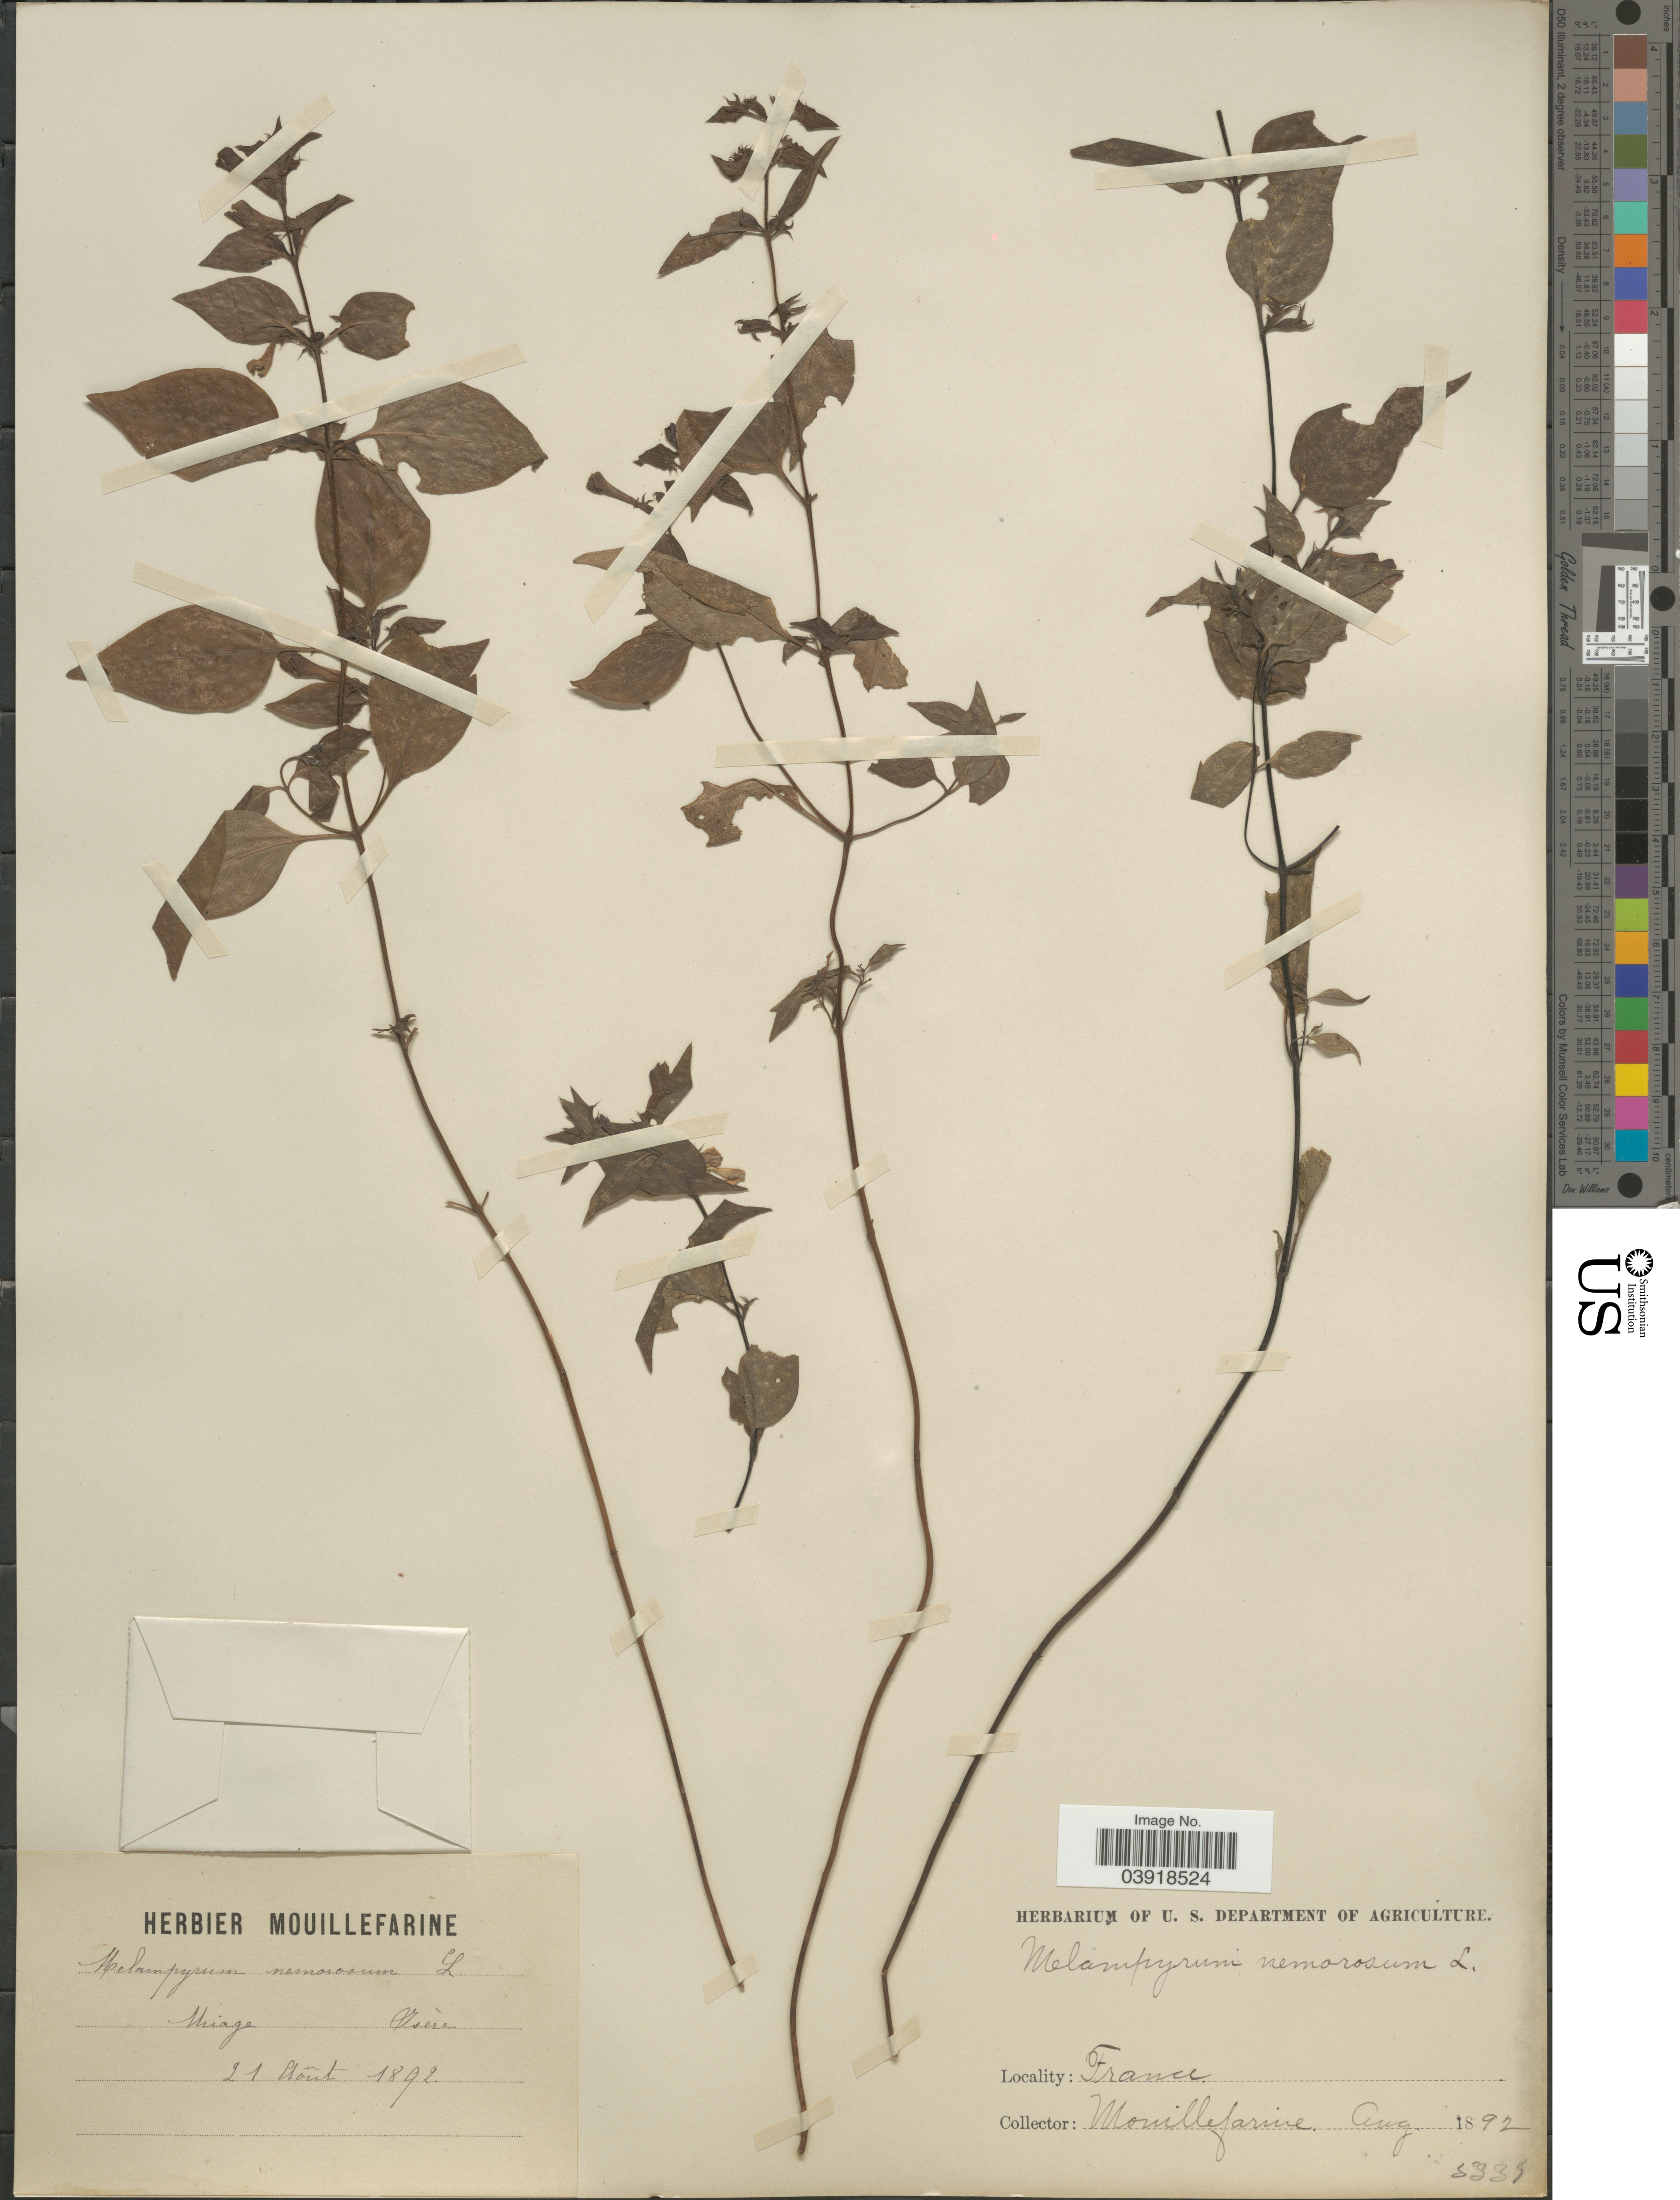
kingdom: Plantae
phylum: Tracheophyta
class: Magnoliopsida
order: Lamiales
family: Orobanchaceae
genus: Melampyrum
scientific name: Melampyrum nemorosum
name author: Baumg.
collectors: A. Mouillefarine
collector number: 5335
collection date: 1892-08-21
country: France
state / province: Auvergne-Rhône-Alpes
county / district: Isère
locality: Thiago [interpreted]. Isère.